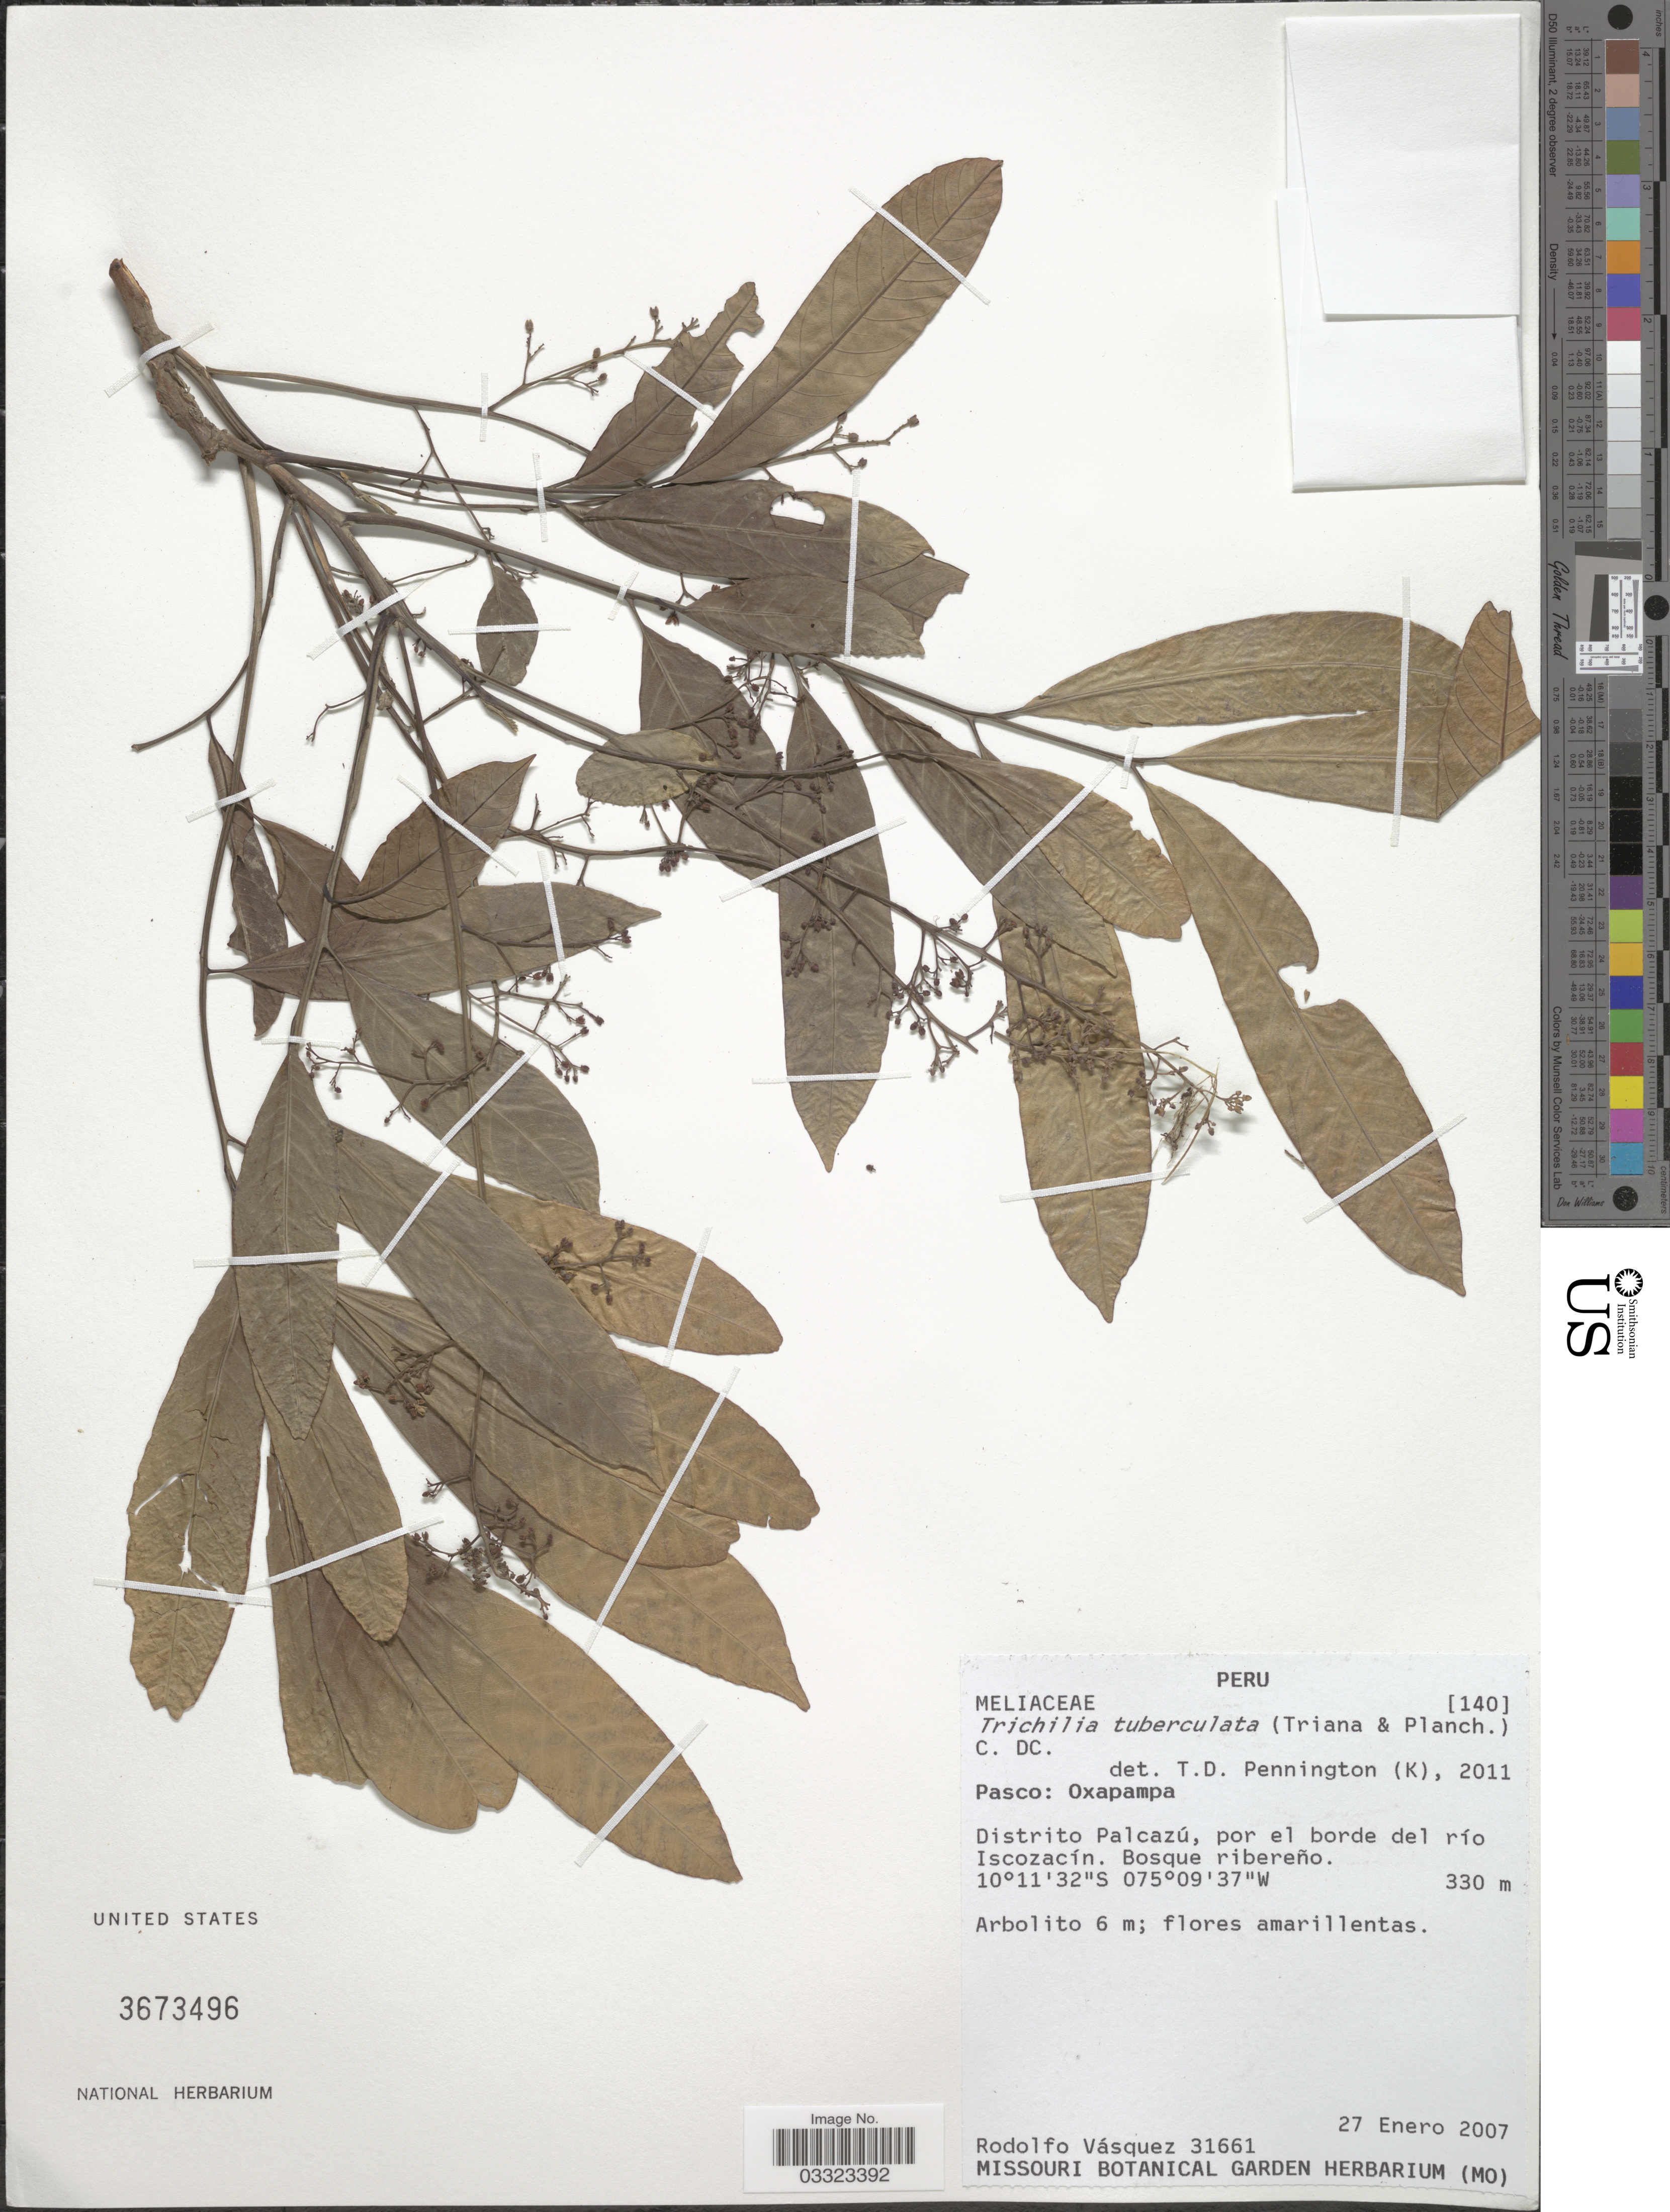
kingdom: Plantae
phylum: Tracheophyta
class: Magnoliopsida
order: Sapindales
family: Meliaceae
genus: Trichilia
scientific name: Trichilia tuberculata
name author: (Triana & Planch.) C. DC.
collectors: R. Vasquez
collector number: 31661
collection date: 2007-01-27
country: Peru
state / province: Pasco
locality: Oxapampa, Distrito Palcazú, por el borde del río Iscozacín.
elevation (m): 330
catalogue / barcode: US 3673496